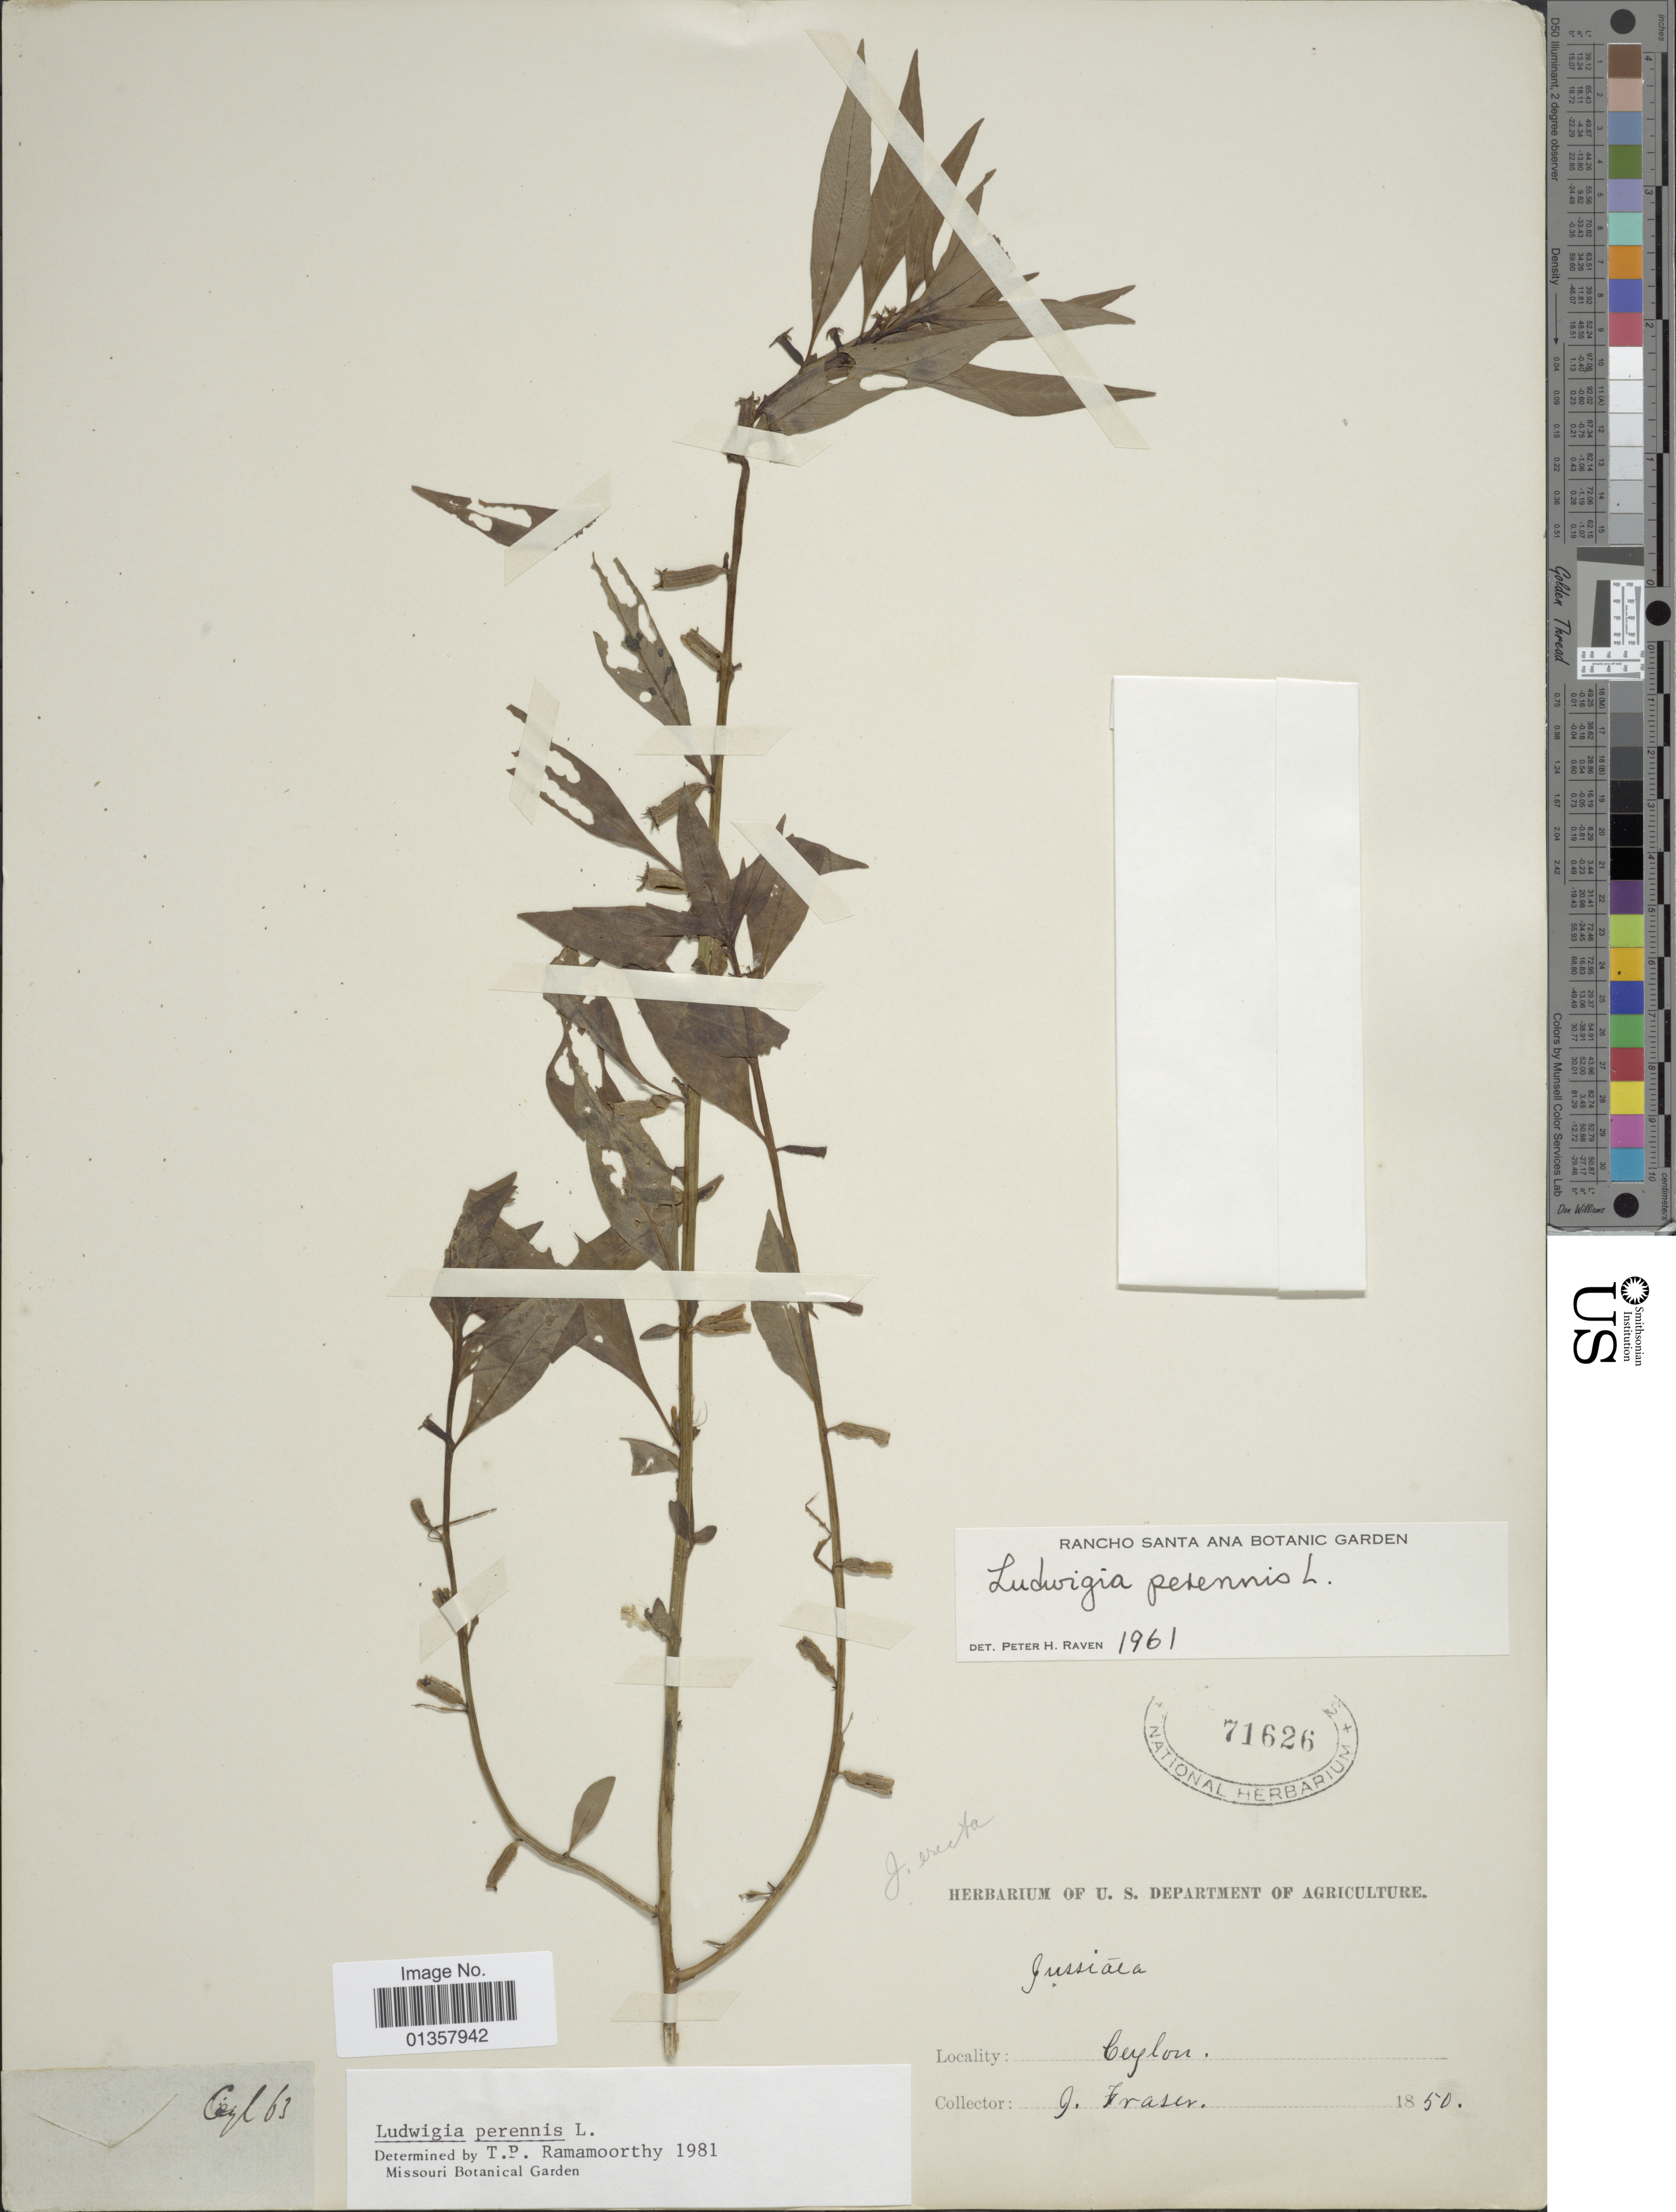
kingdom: Plantae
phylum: Tracheophyta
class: Magnoliopsida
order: Myrtales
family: Onagraceae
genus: Ludwigia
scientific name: Ludwigia perennis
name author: L.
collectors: G. Fraser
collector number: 63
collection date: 1850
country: Sri Lanka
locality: Ceylon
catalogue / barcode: US 71626